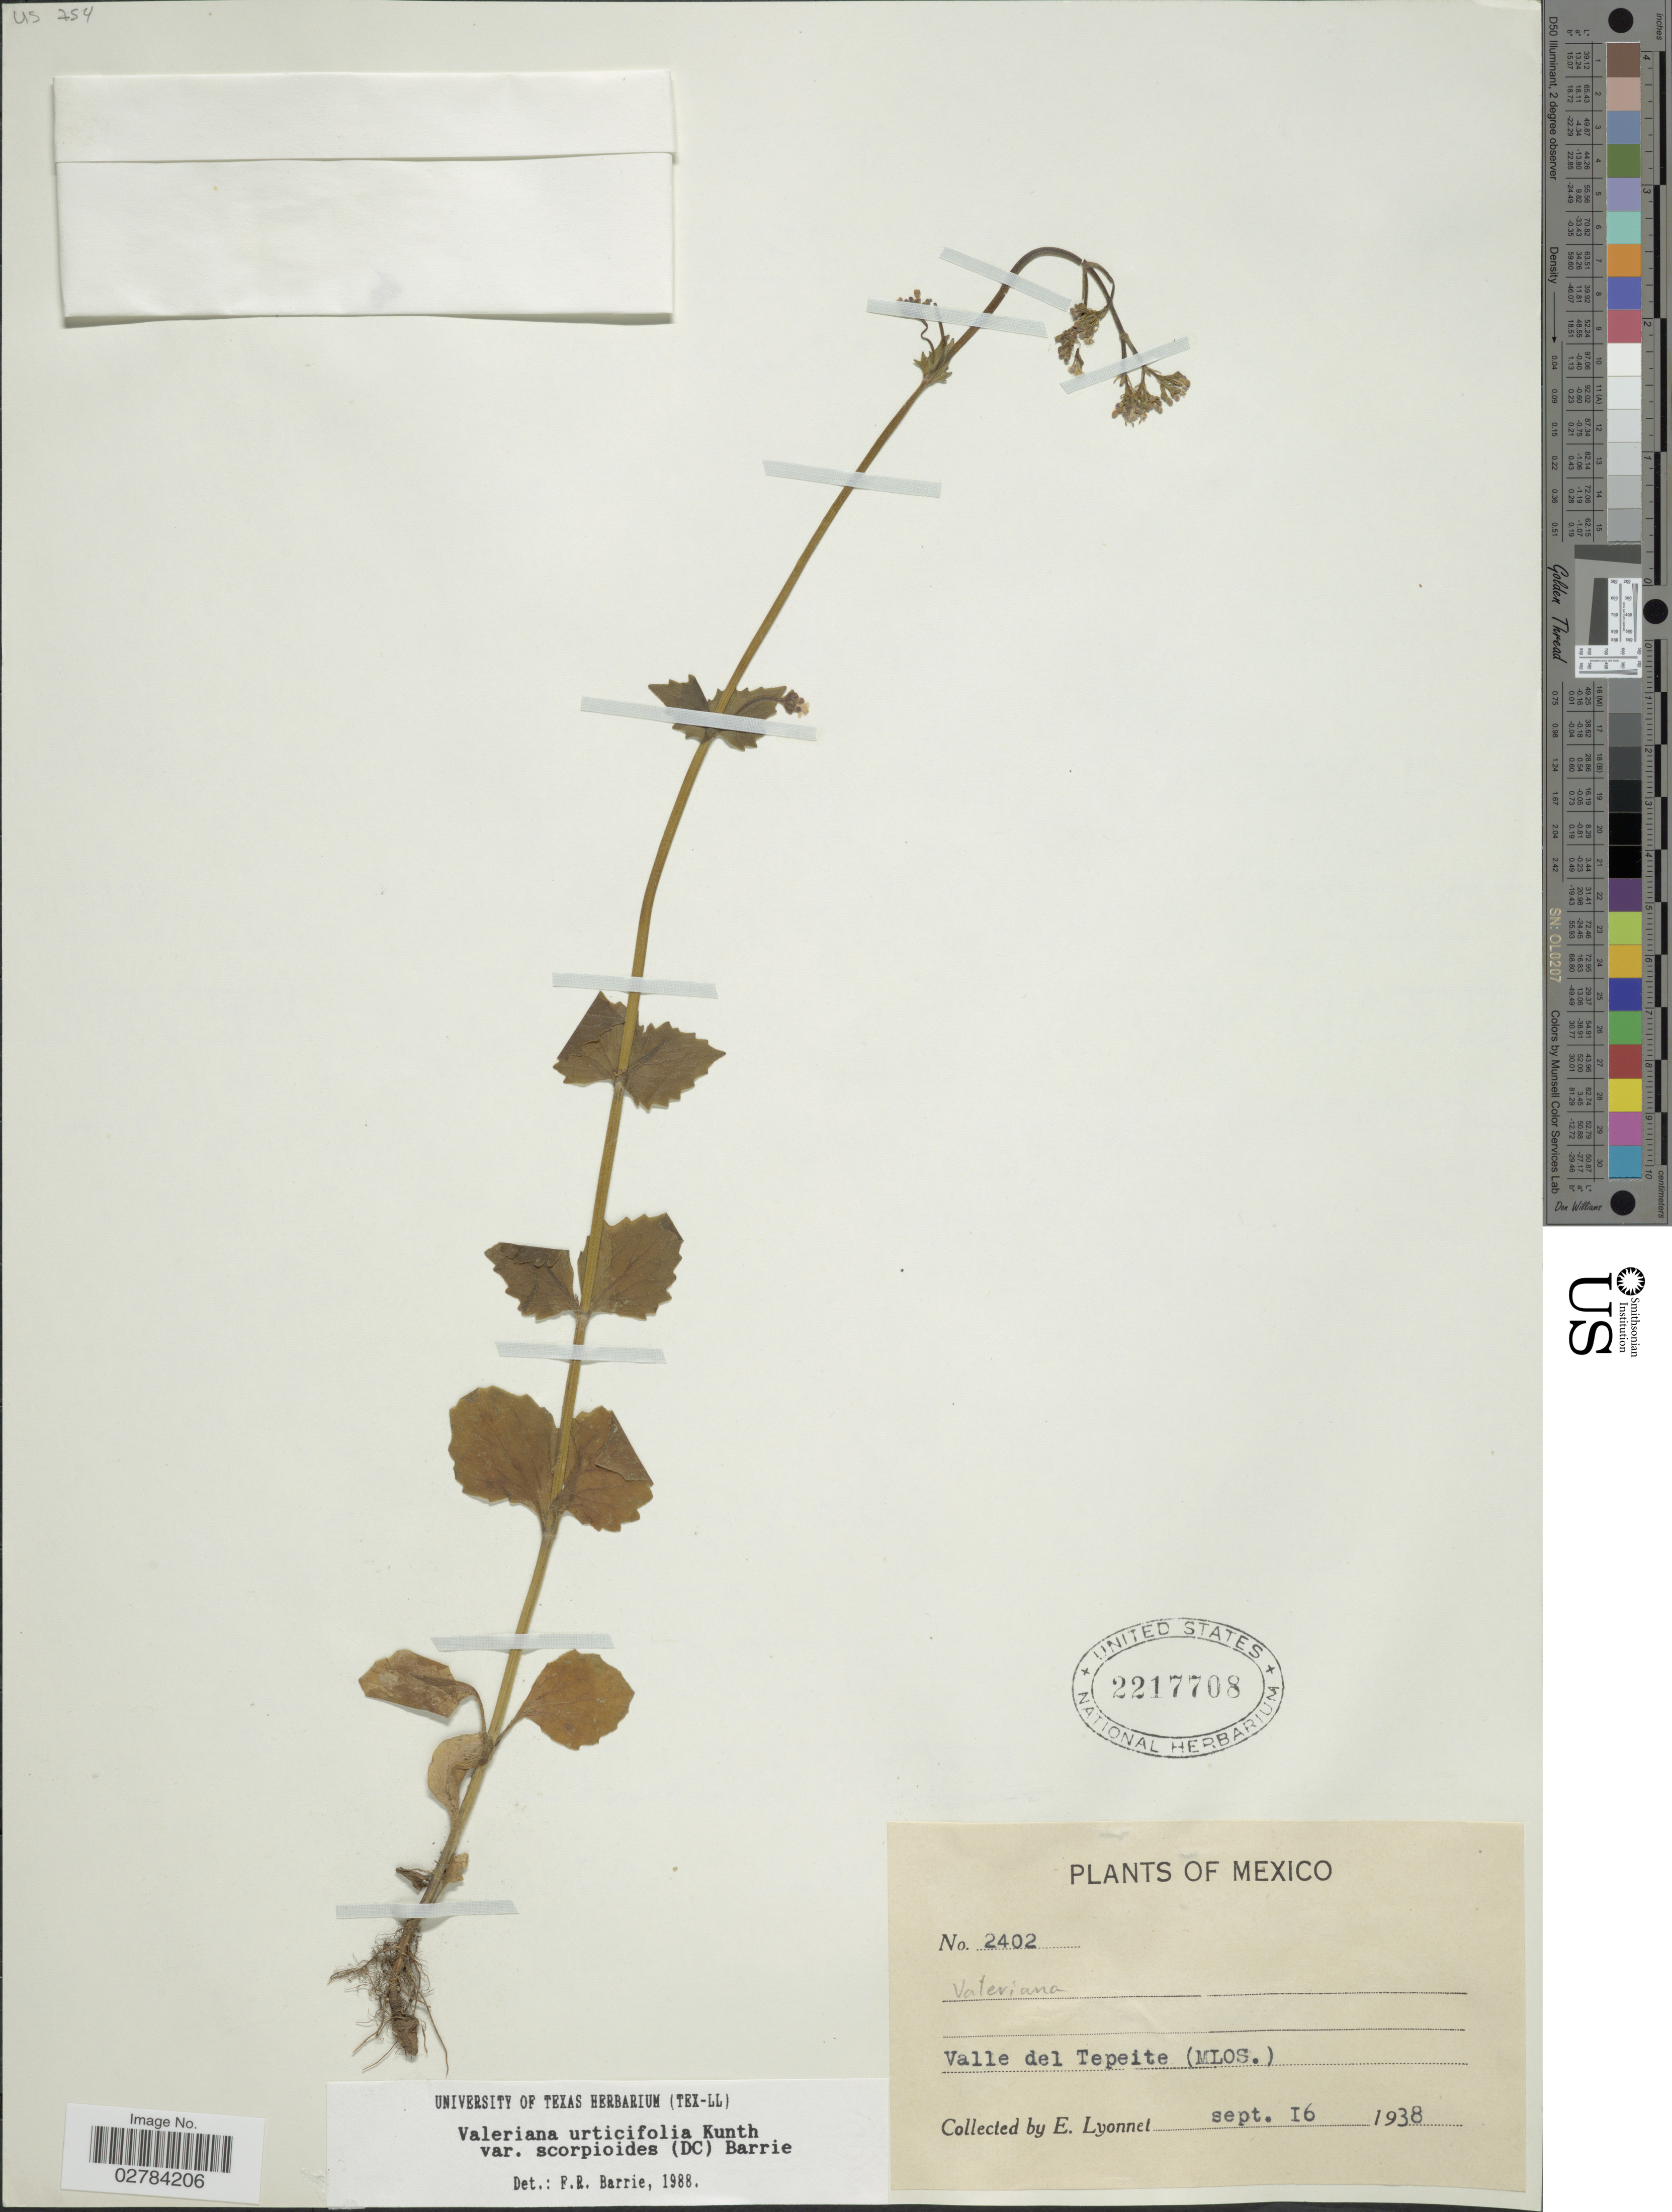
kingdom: Plantae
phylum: Tracheophyta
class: Magnoliopsida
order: Dipsacales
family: Caprifoliaceae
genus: Valeriana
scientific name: Valeriana urticifolia var. scorpioides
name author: (DC.) Barrie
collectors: E. Lyonnet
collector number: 2402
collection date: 1938-09-16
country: Mexico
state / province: Morelos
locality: Valle del Tepeite (Mlos.)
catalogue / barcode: US 2217708